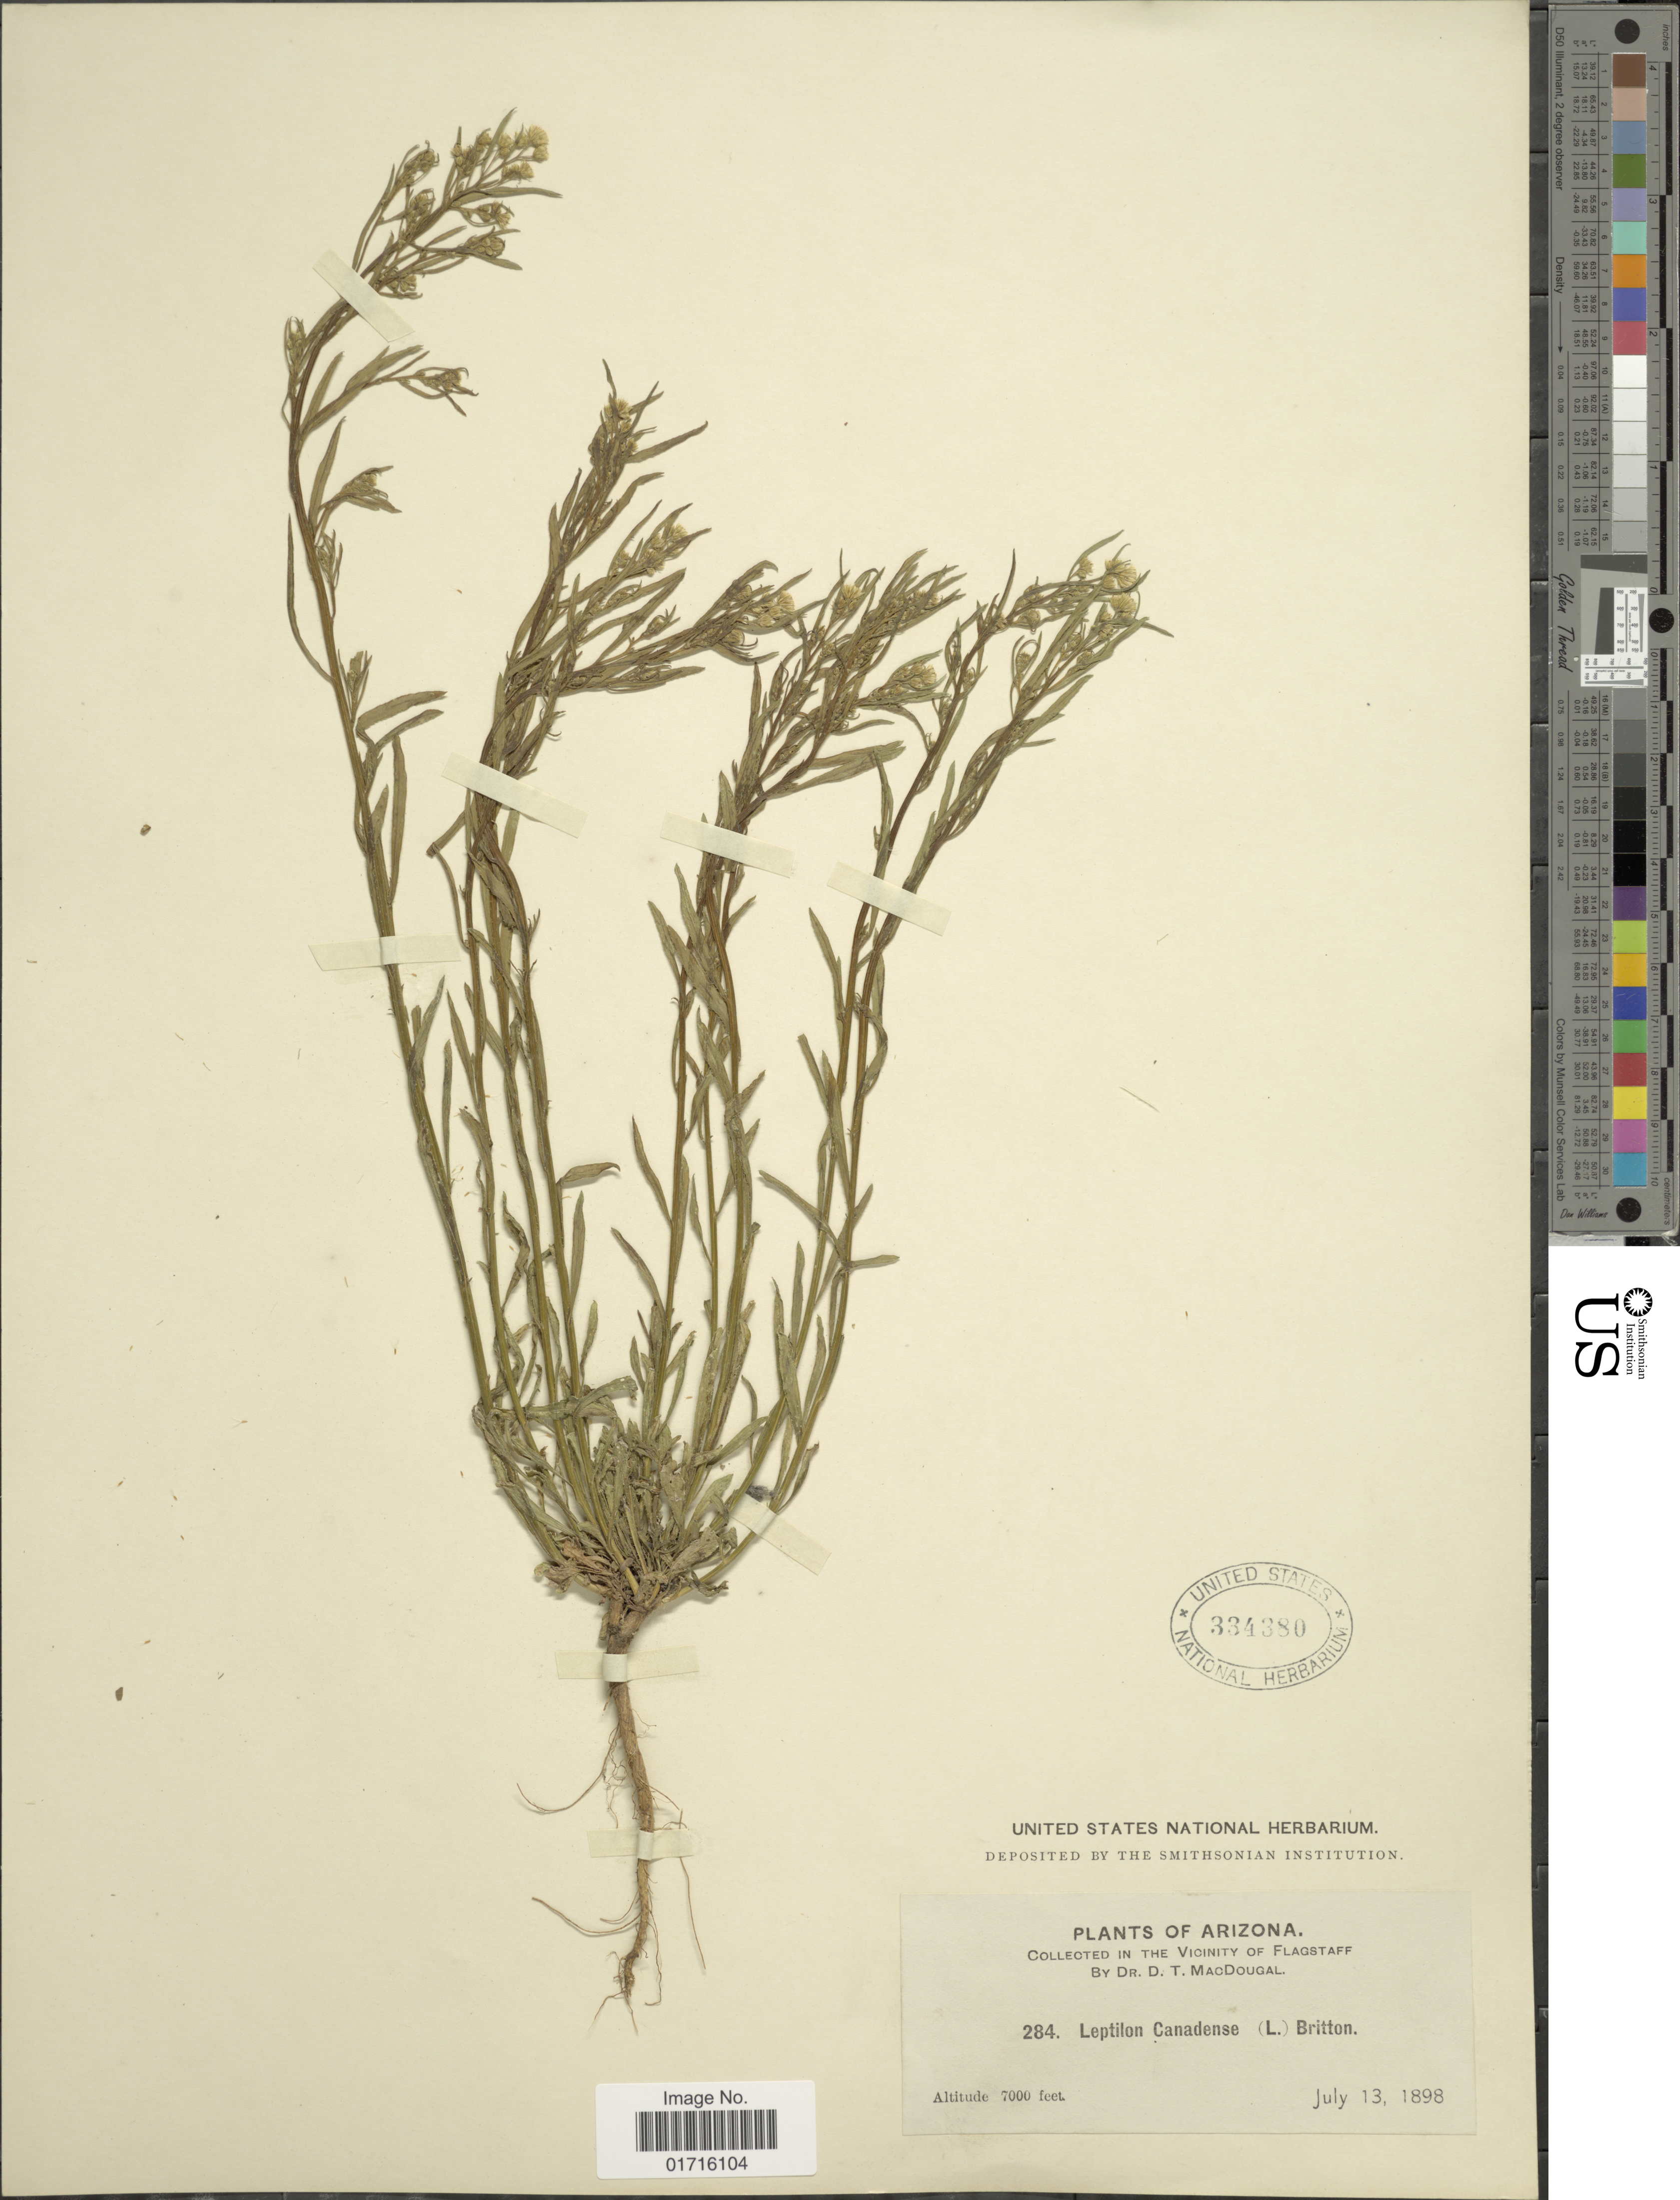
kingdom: Plantae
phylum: Tracheophyta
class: Magnoliopsida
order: Asterales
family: Asteraceae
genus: Conyza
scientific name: Conyza canadensis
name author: (L.) Cronq.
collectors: D. T. MacDougal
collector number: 284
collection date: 1898-07-13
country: United States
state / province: Arizona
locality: In the vicinity of Flagstaff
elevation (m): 2134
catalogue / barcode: US 334380